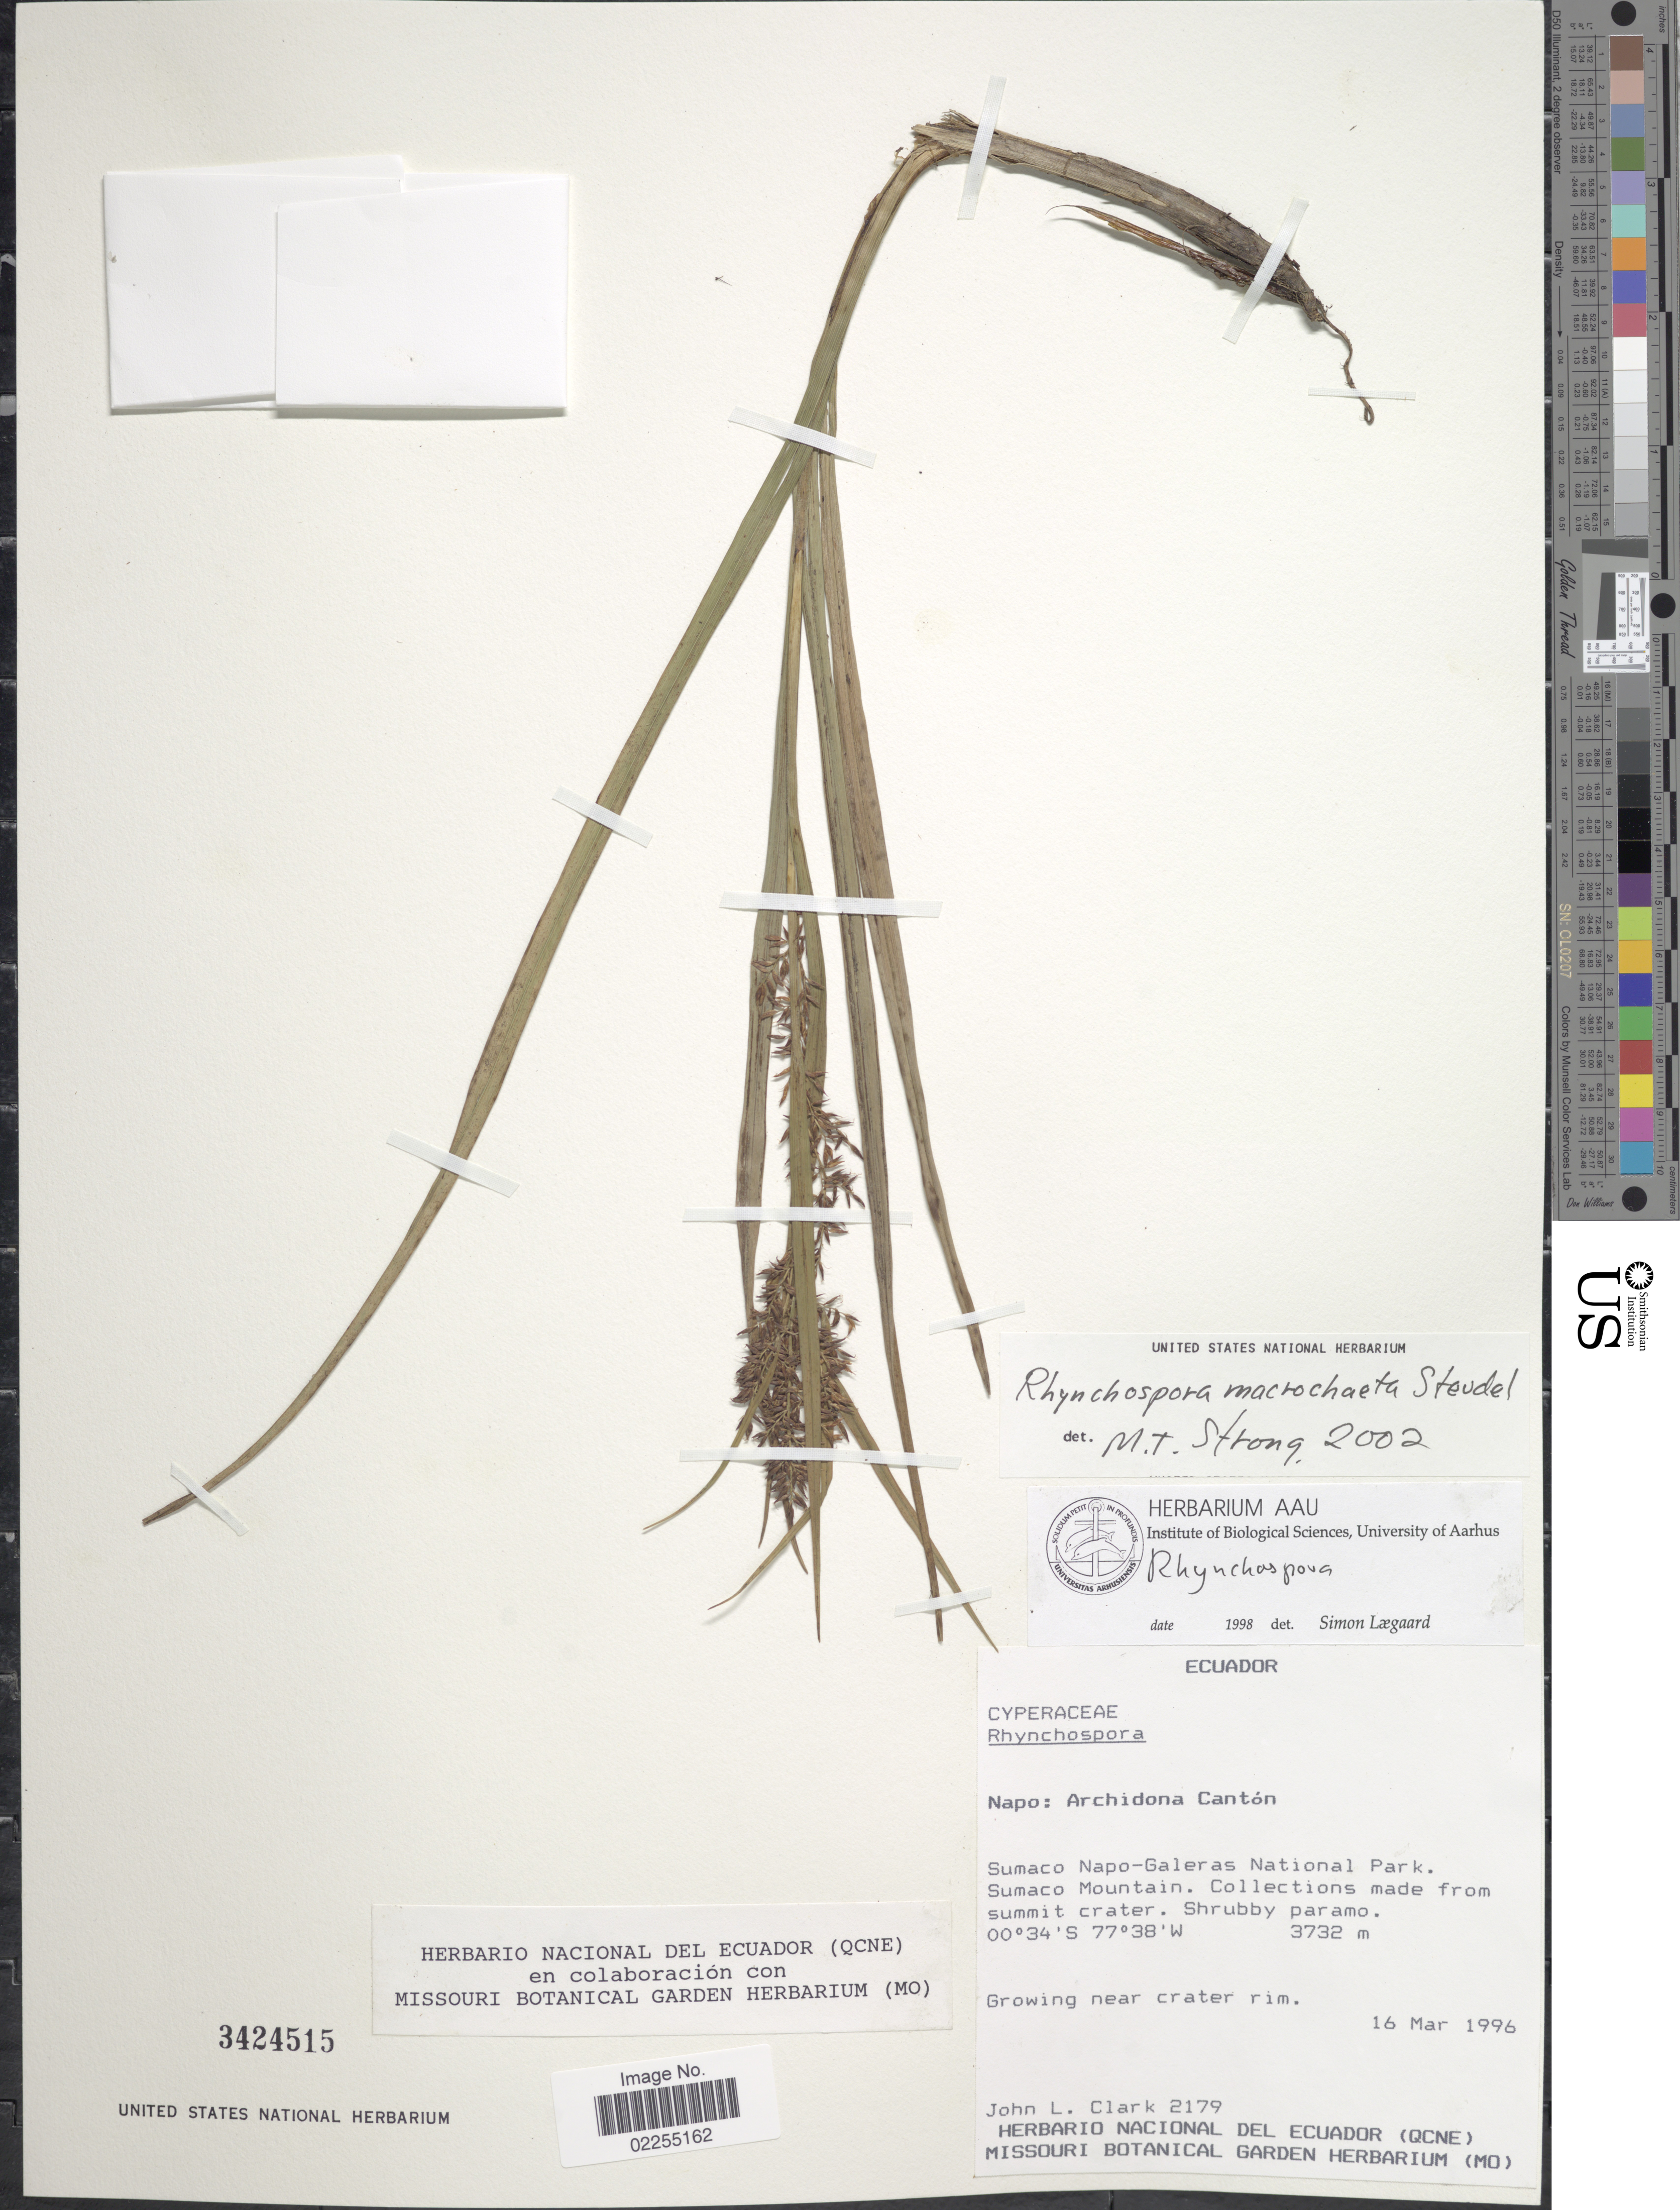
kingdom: Plantae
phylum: Tracheophyta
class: Liliopsida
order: Poales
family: Cyperaceae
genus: Rhynchospora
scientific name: Rhynchospora macrochaeta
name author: Steud. ex Boeckeler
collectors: J. L. Clark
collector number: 2179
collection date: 1996-03-16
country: Ecuador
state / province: Napo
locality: Napo: Archidona Canton. Sumaco Napo-Galeras National Park. Sumaco Mountain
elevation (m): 3732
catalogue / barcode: US 3424515